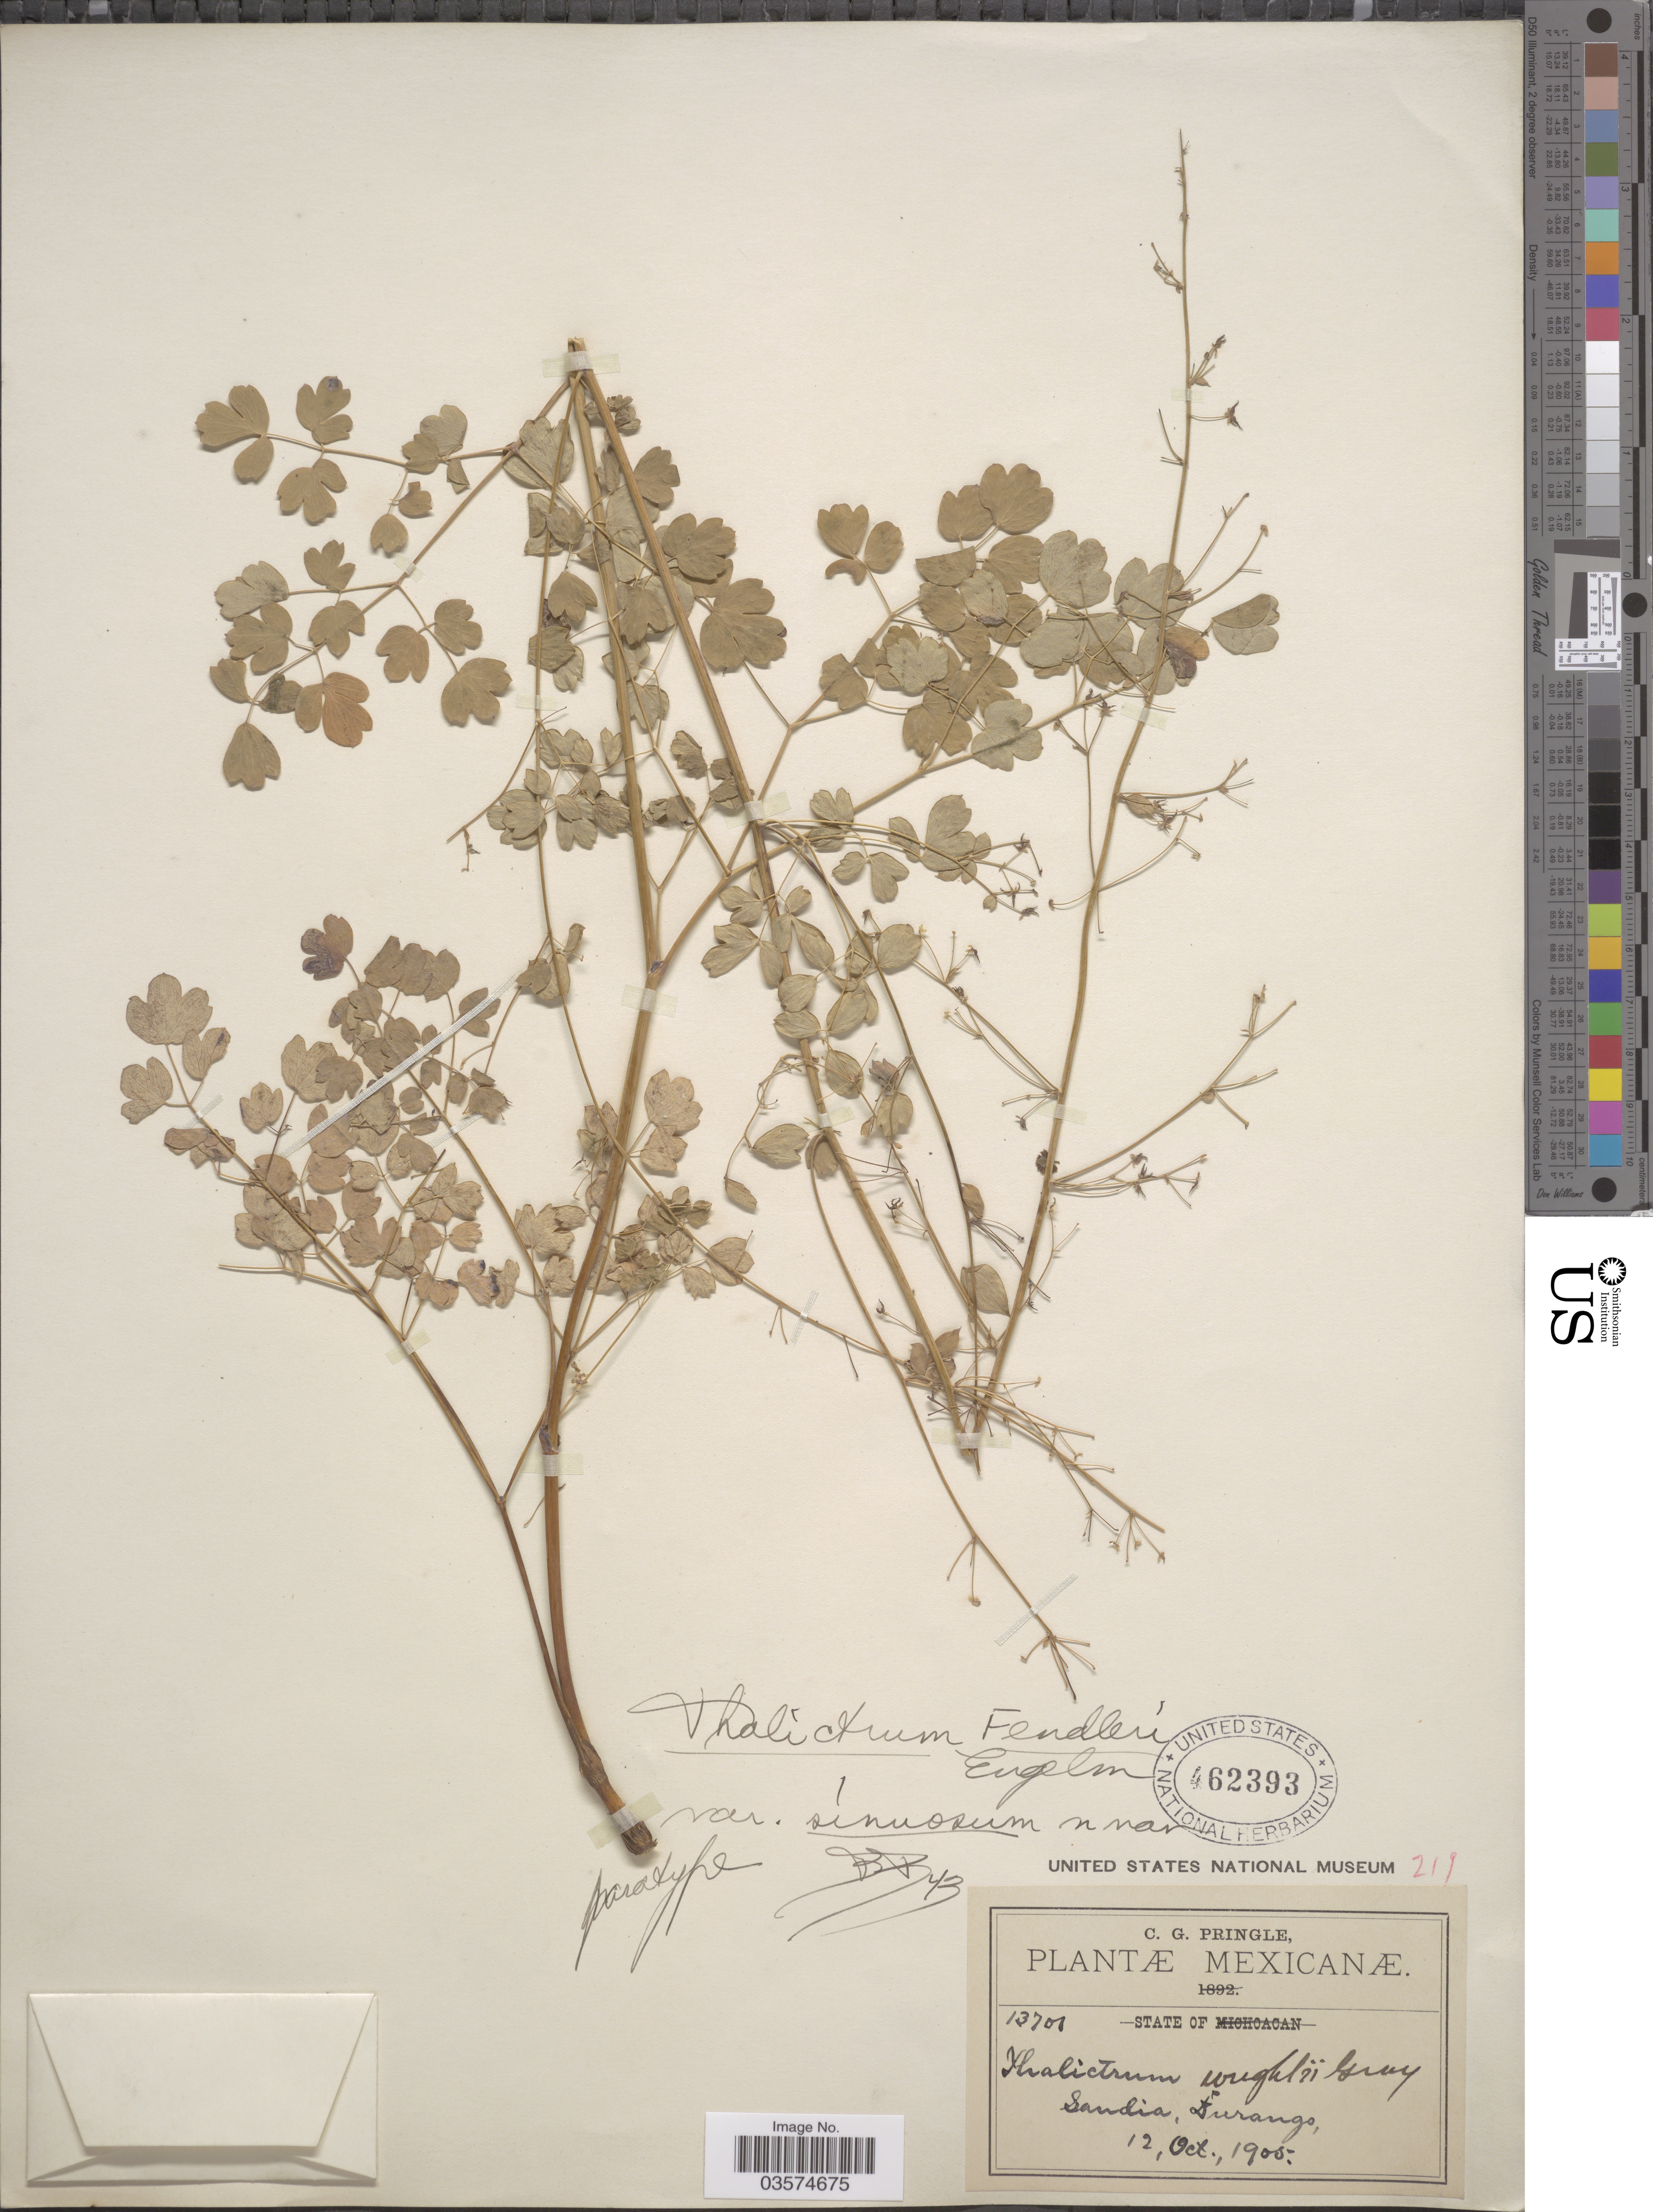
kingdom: Plantae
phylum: Tracheophyta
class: Magnoliopsida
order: Ranunculales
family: Ranunculaceae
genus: Thalictrum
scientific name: Thalictrum fendleri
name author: Engelm. ex A. Gray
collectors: C. G. Pringle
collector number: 13701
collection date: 1905-10-12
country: Mexico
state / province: Durango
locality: Sandia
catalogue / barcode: US 462393